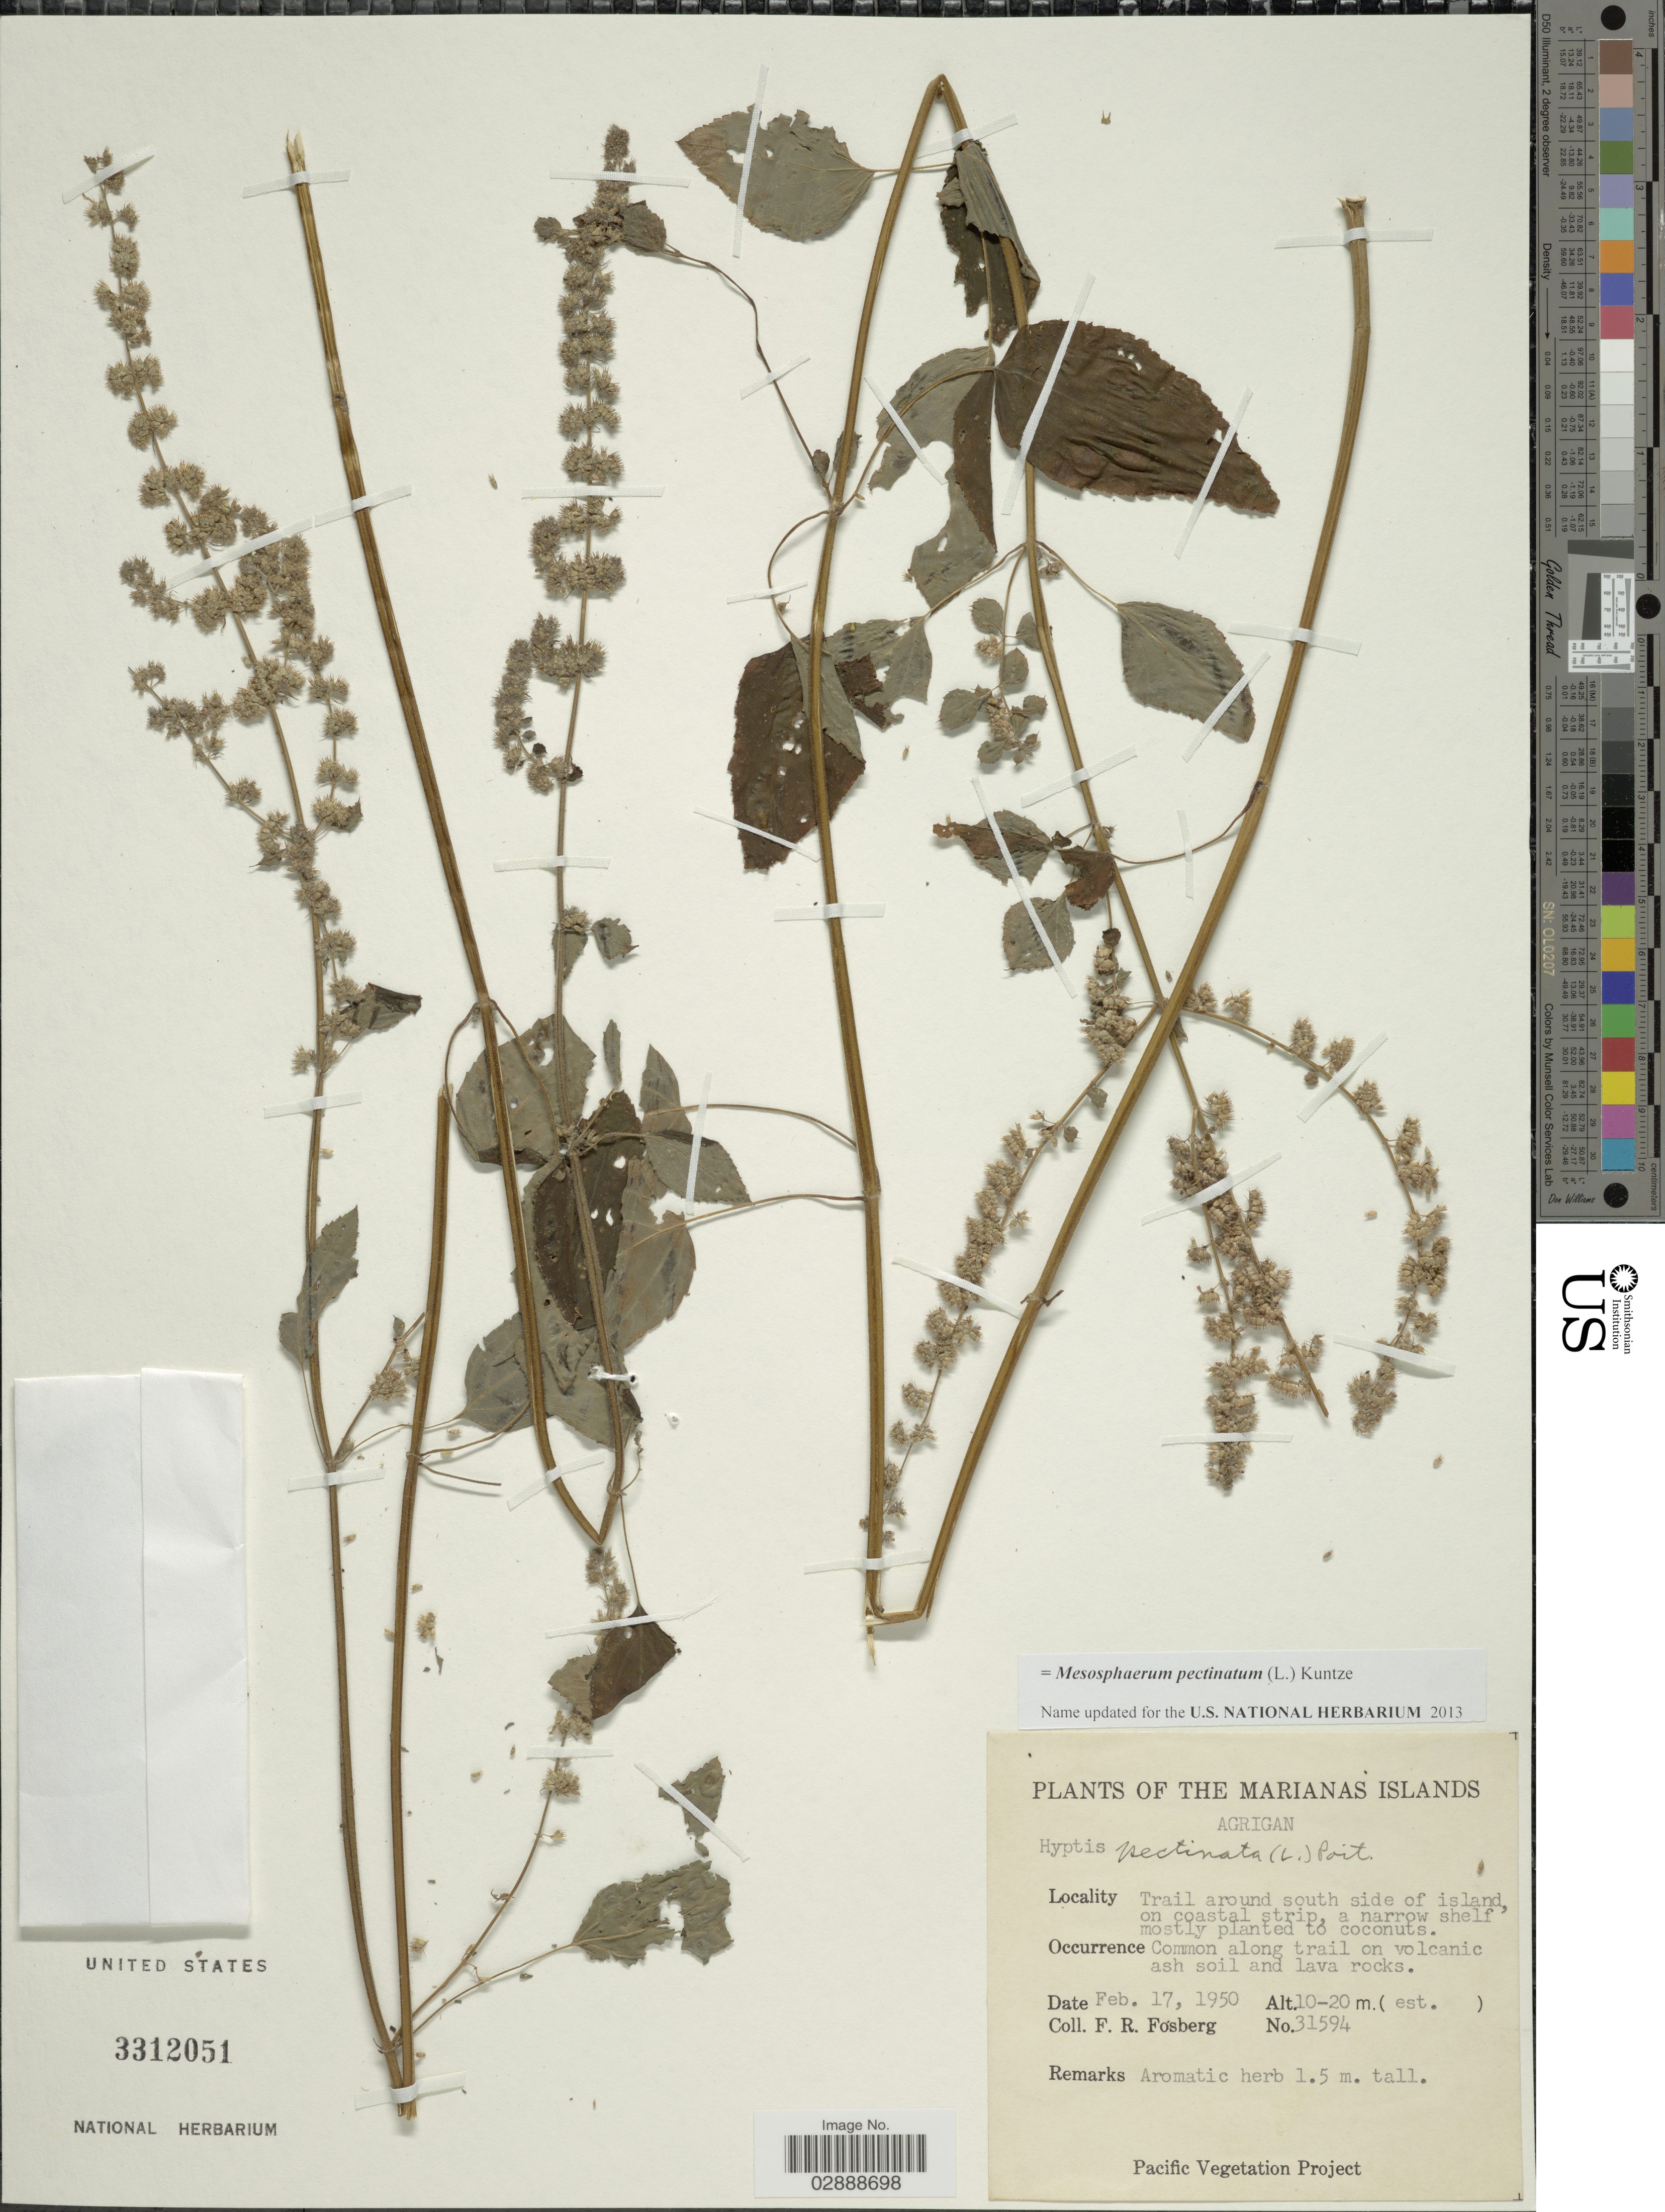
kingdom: Plantae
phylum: Tracheophyta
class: Magnoliopsida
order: Lamiales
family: Lamiaceae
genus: Mesosphaerum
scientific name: Mesosphaerum pectinatum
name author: (L.) Kuntze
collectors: F. R. Fosberg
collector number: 31594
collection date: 1950-02-17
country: Northern Mariana Islands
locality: The Marianas Islands, Arigan, Trail around south side of island.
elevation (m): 10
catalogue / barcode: US 3312051